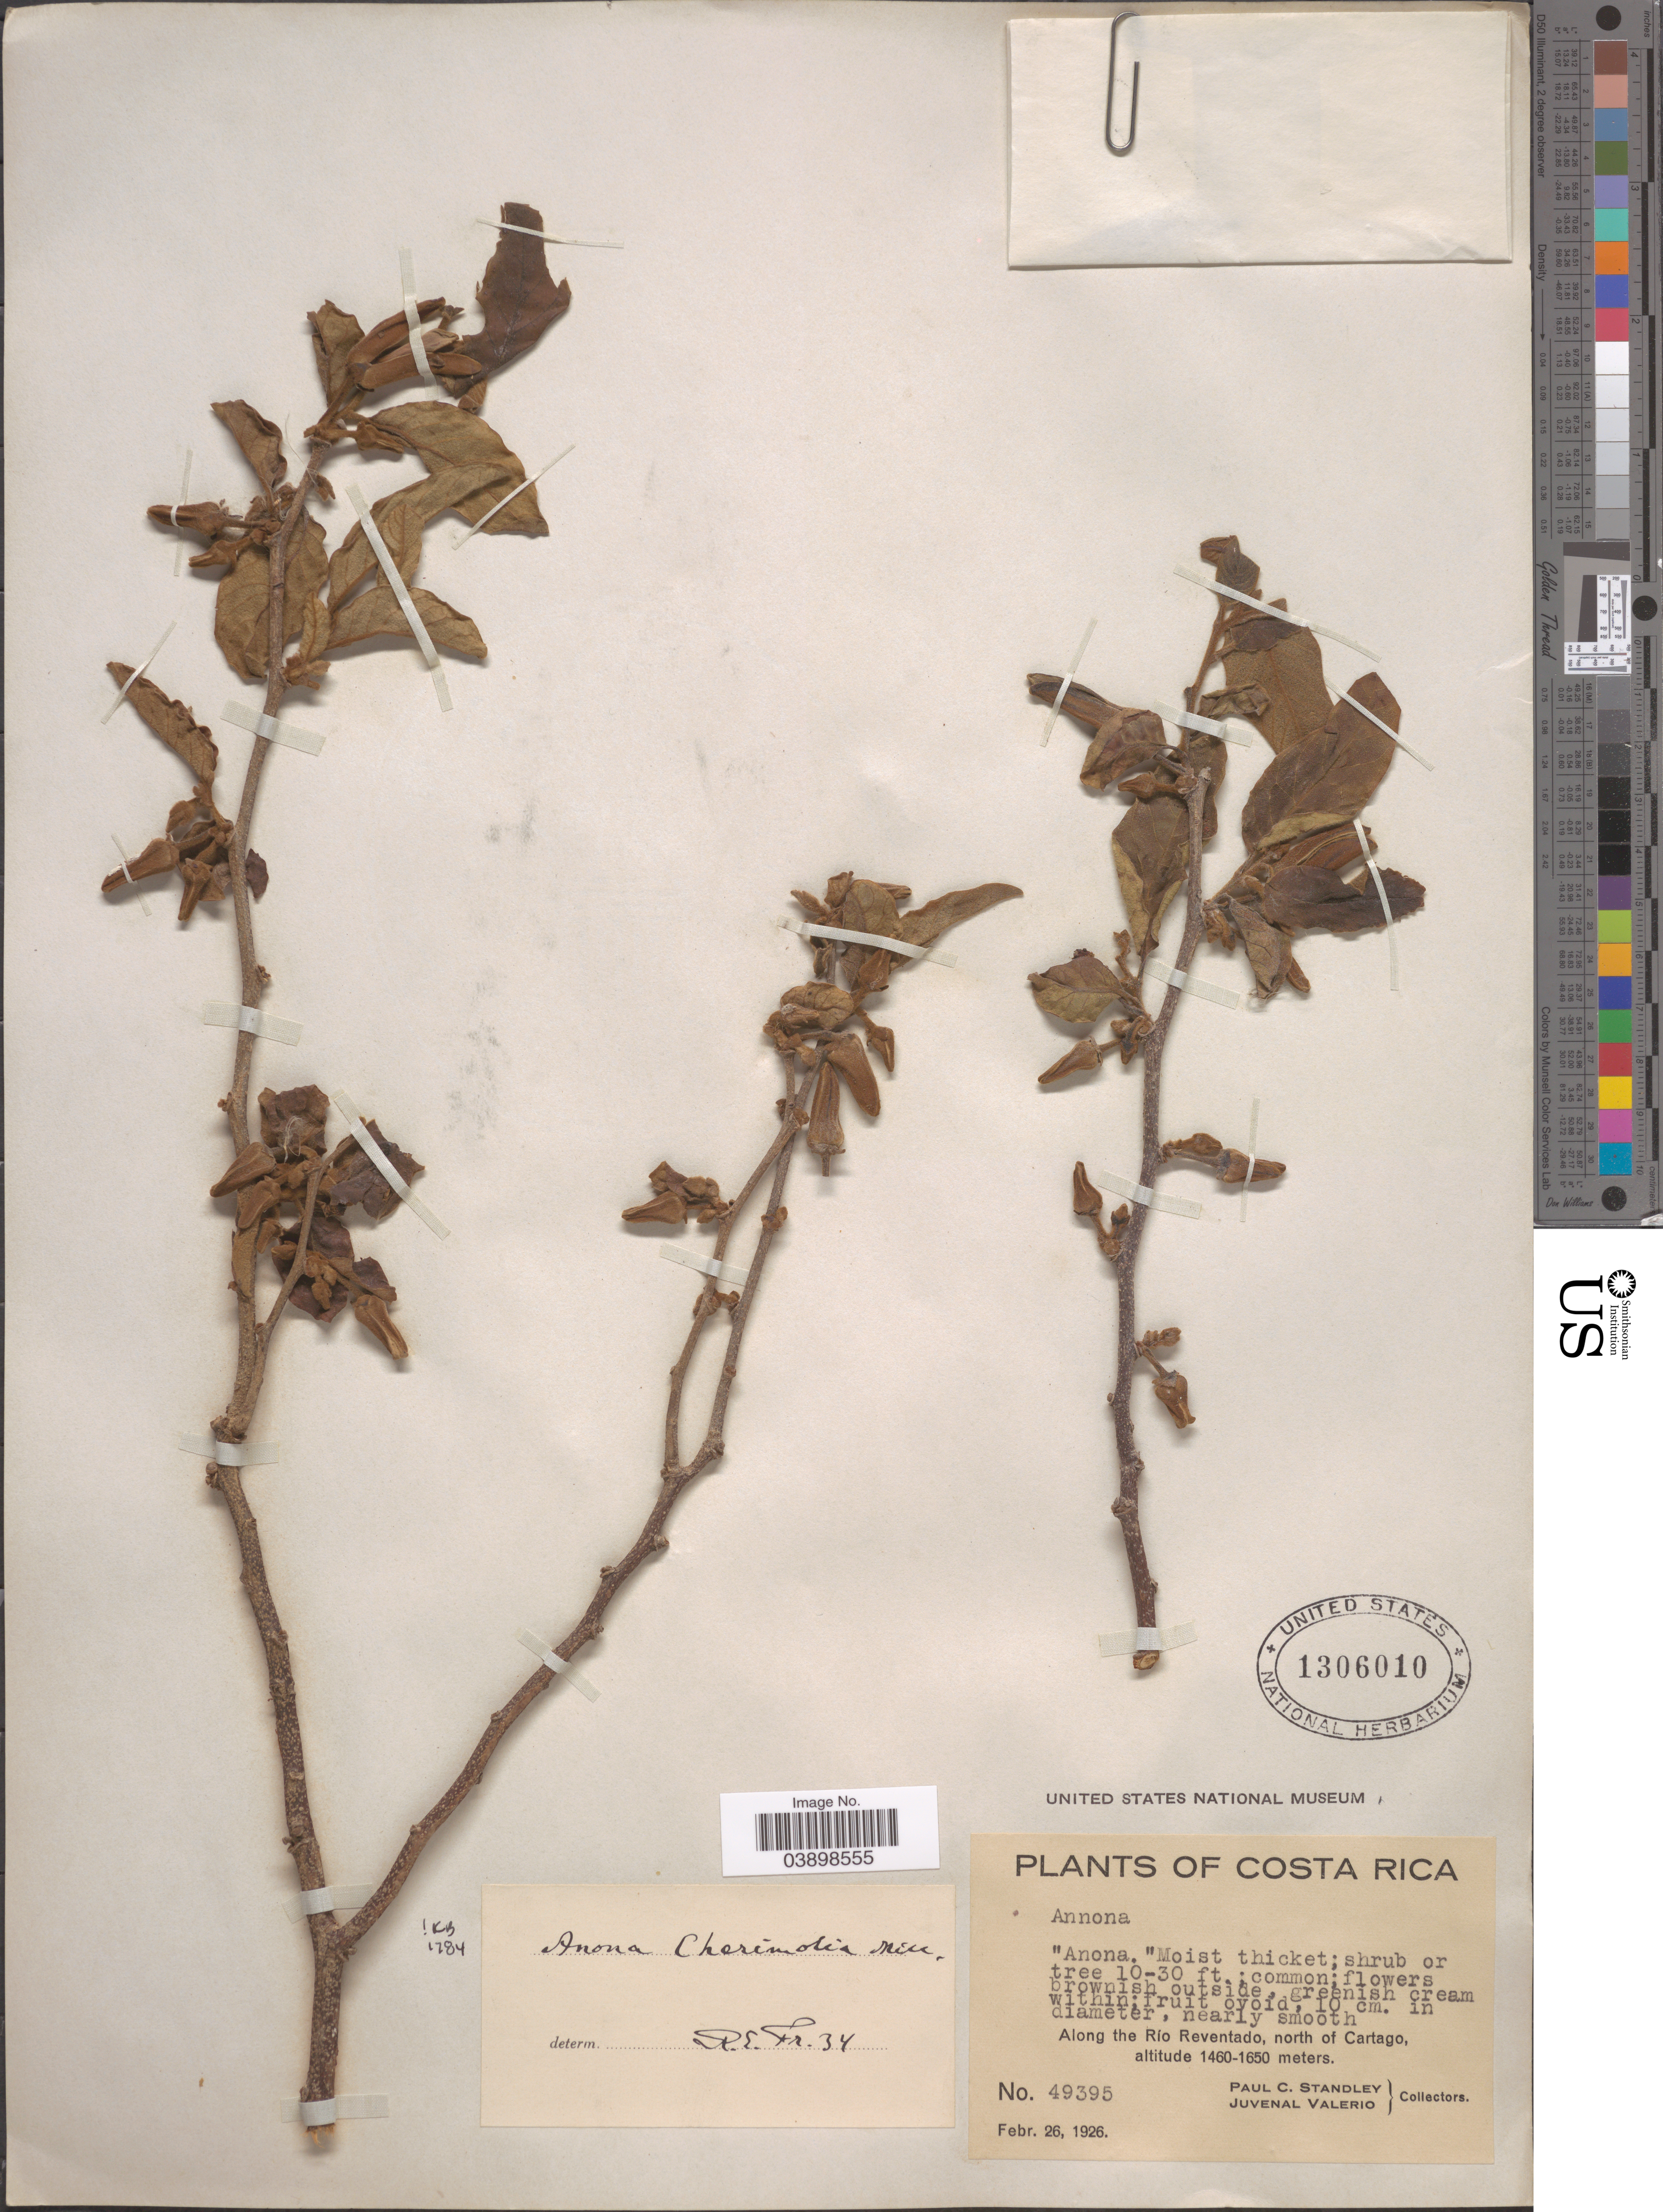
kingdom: Plantae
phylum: Tracheophyta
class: Magnoliopsida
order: Magnoliales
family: Annonaceae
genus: Annona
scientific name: Annona cherimola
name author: Mill.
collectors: P. C. Standley & J. Valerio R.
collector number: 49395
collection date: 1926-02-26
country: Costa Rica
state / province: Cartago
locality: Along the Río Reventado, north of Cartago.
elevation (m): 1460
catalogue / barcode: US 1306010